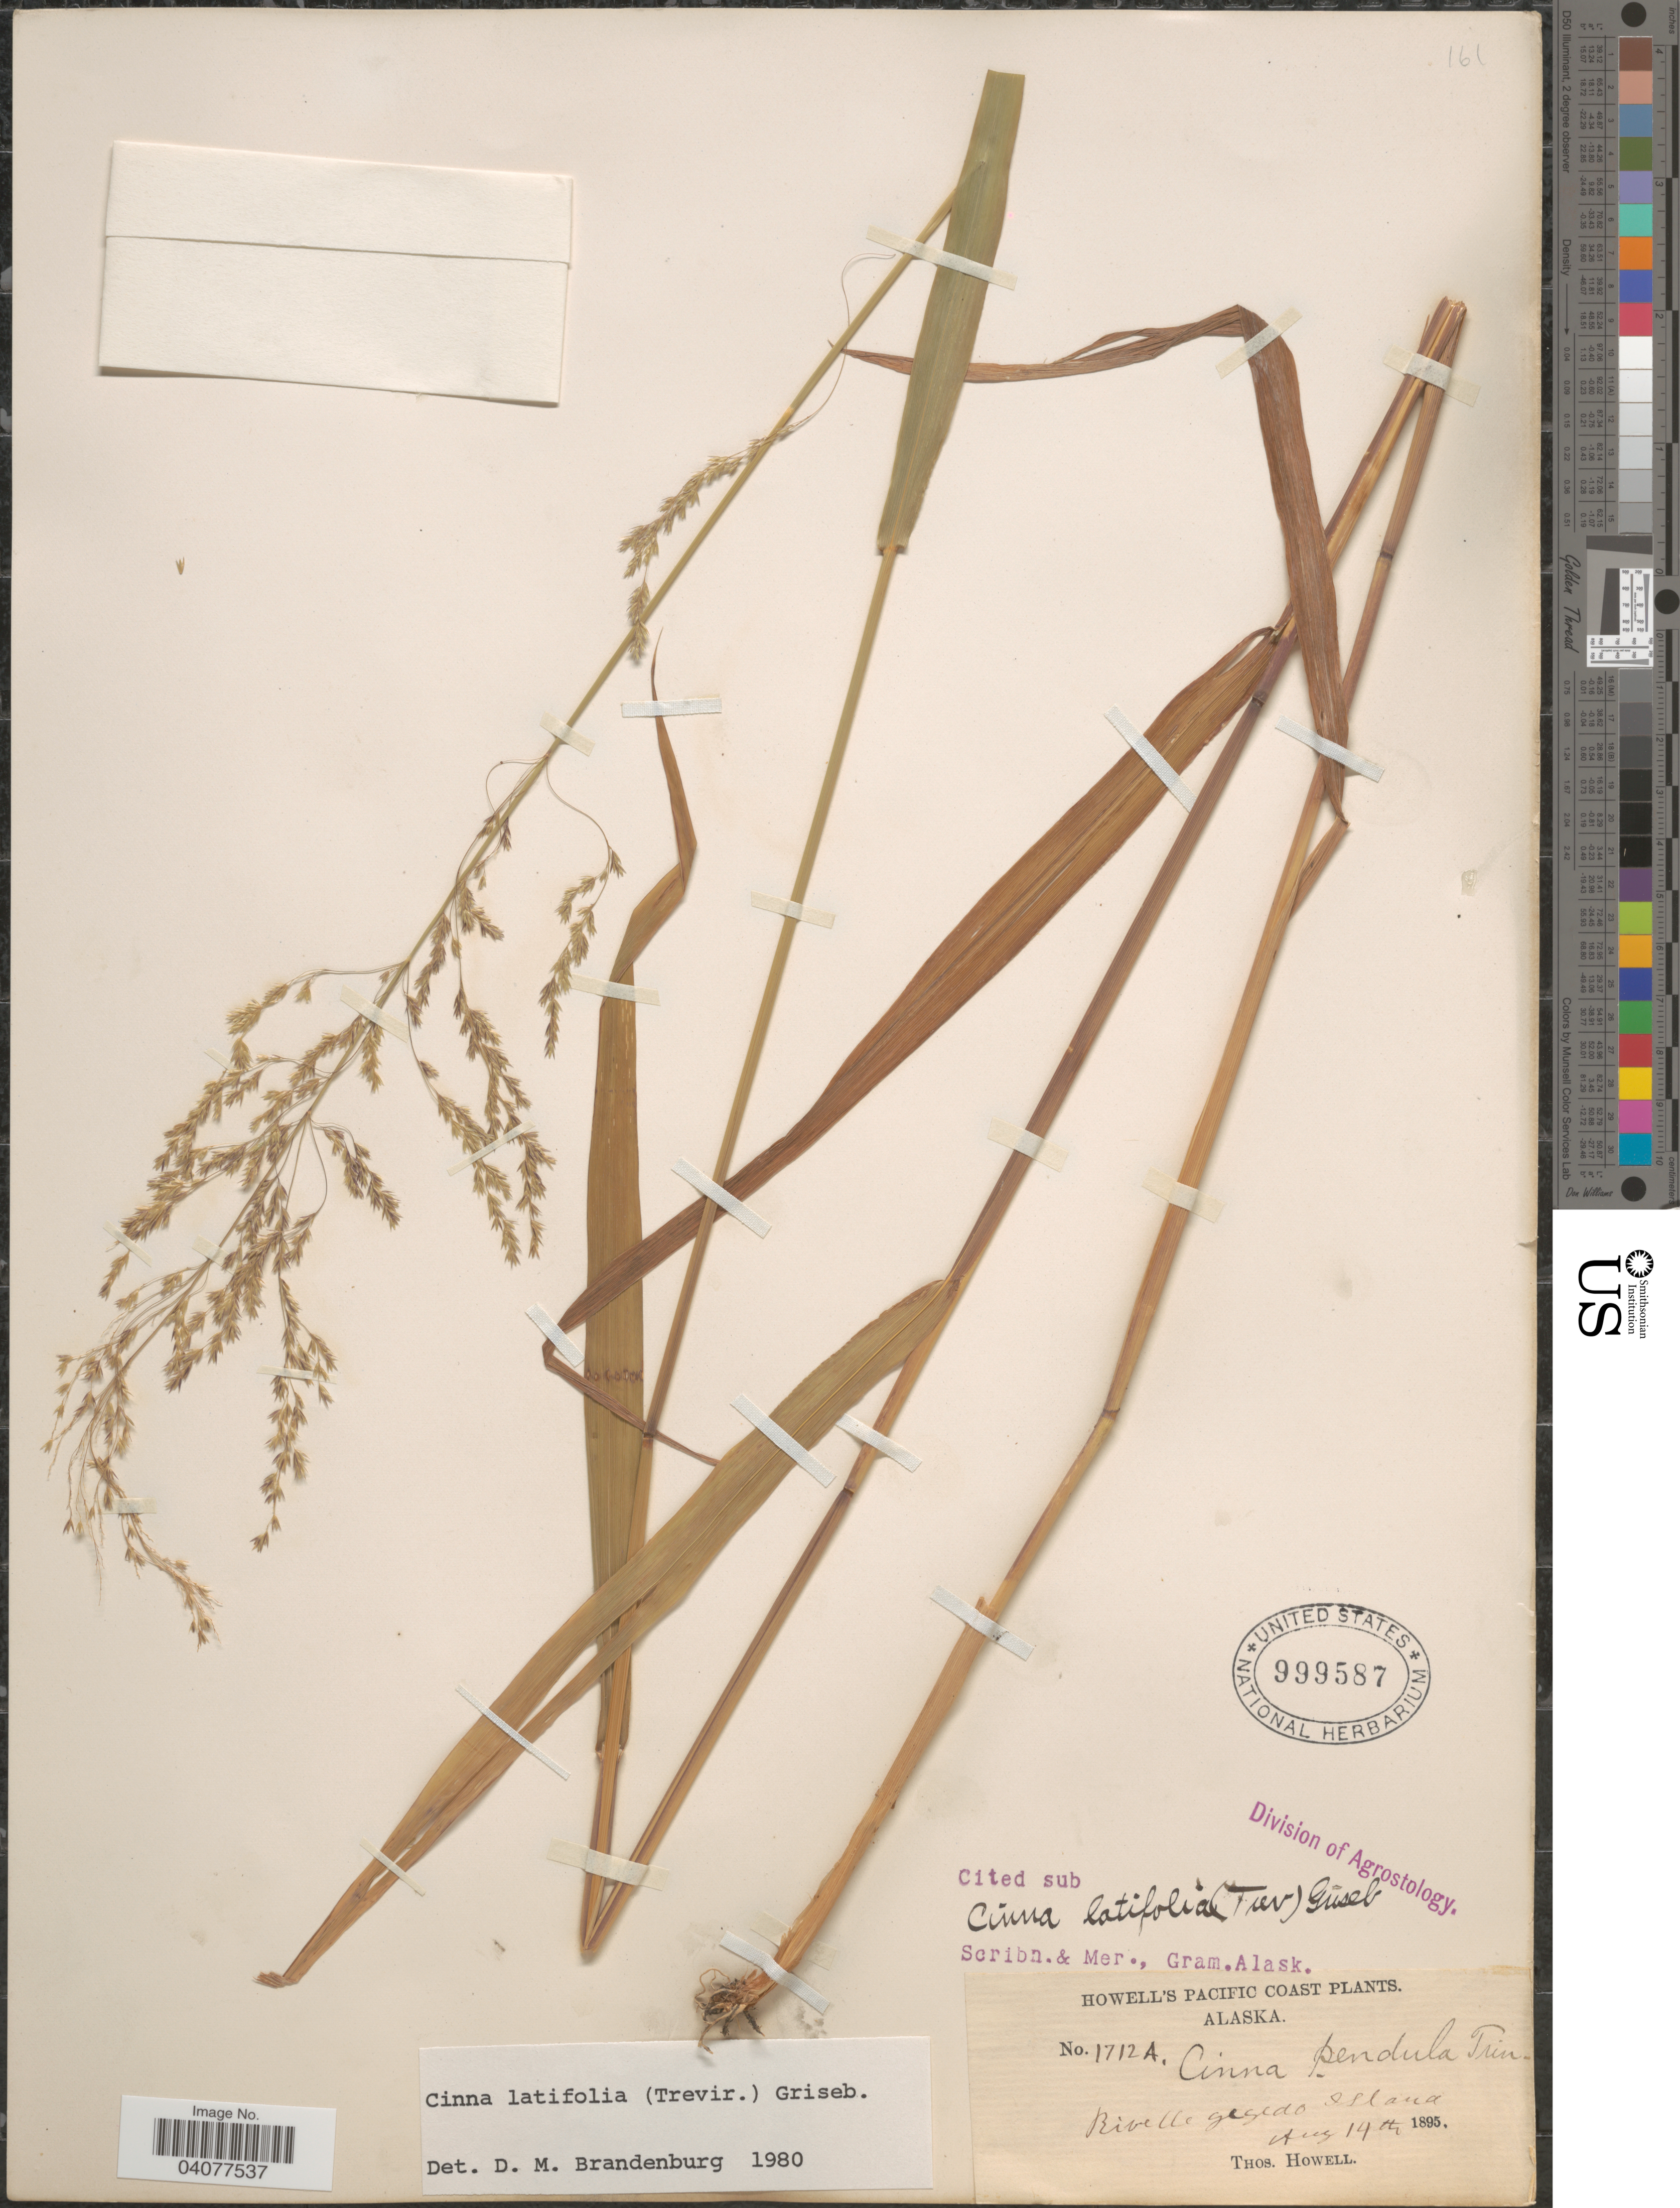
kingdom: Plantae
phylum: Tracheophyta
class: Liliopsida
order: Poales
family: Poaceae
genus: Cinna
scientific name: Cinna latifolia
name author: (Trevir. ex Goeppert) Griseb.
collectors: T. Howell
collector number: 1712A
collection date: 1895-08-14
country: United States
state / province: Alaska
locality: Pacific Coast. Revillagigedo Island.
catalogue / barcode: US 999587